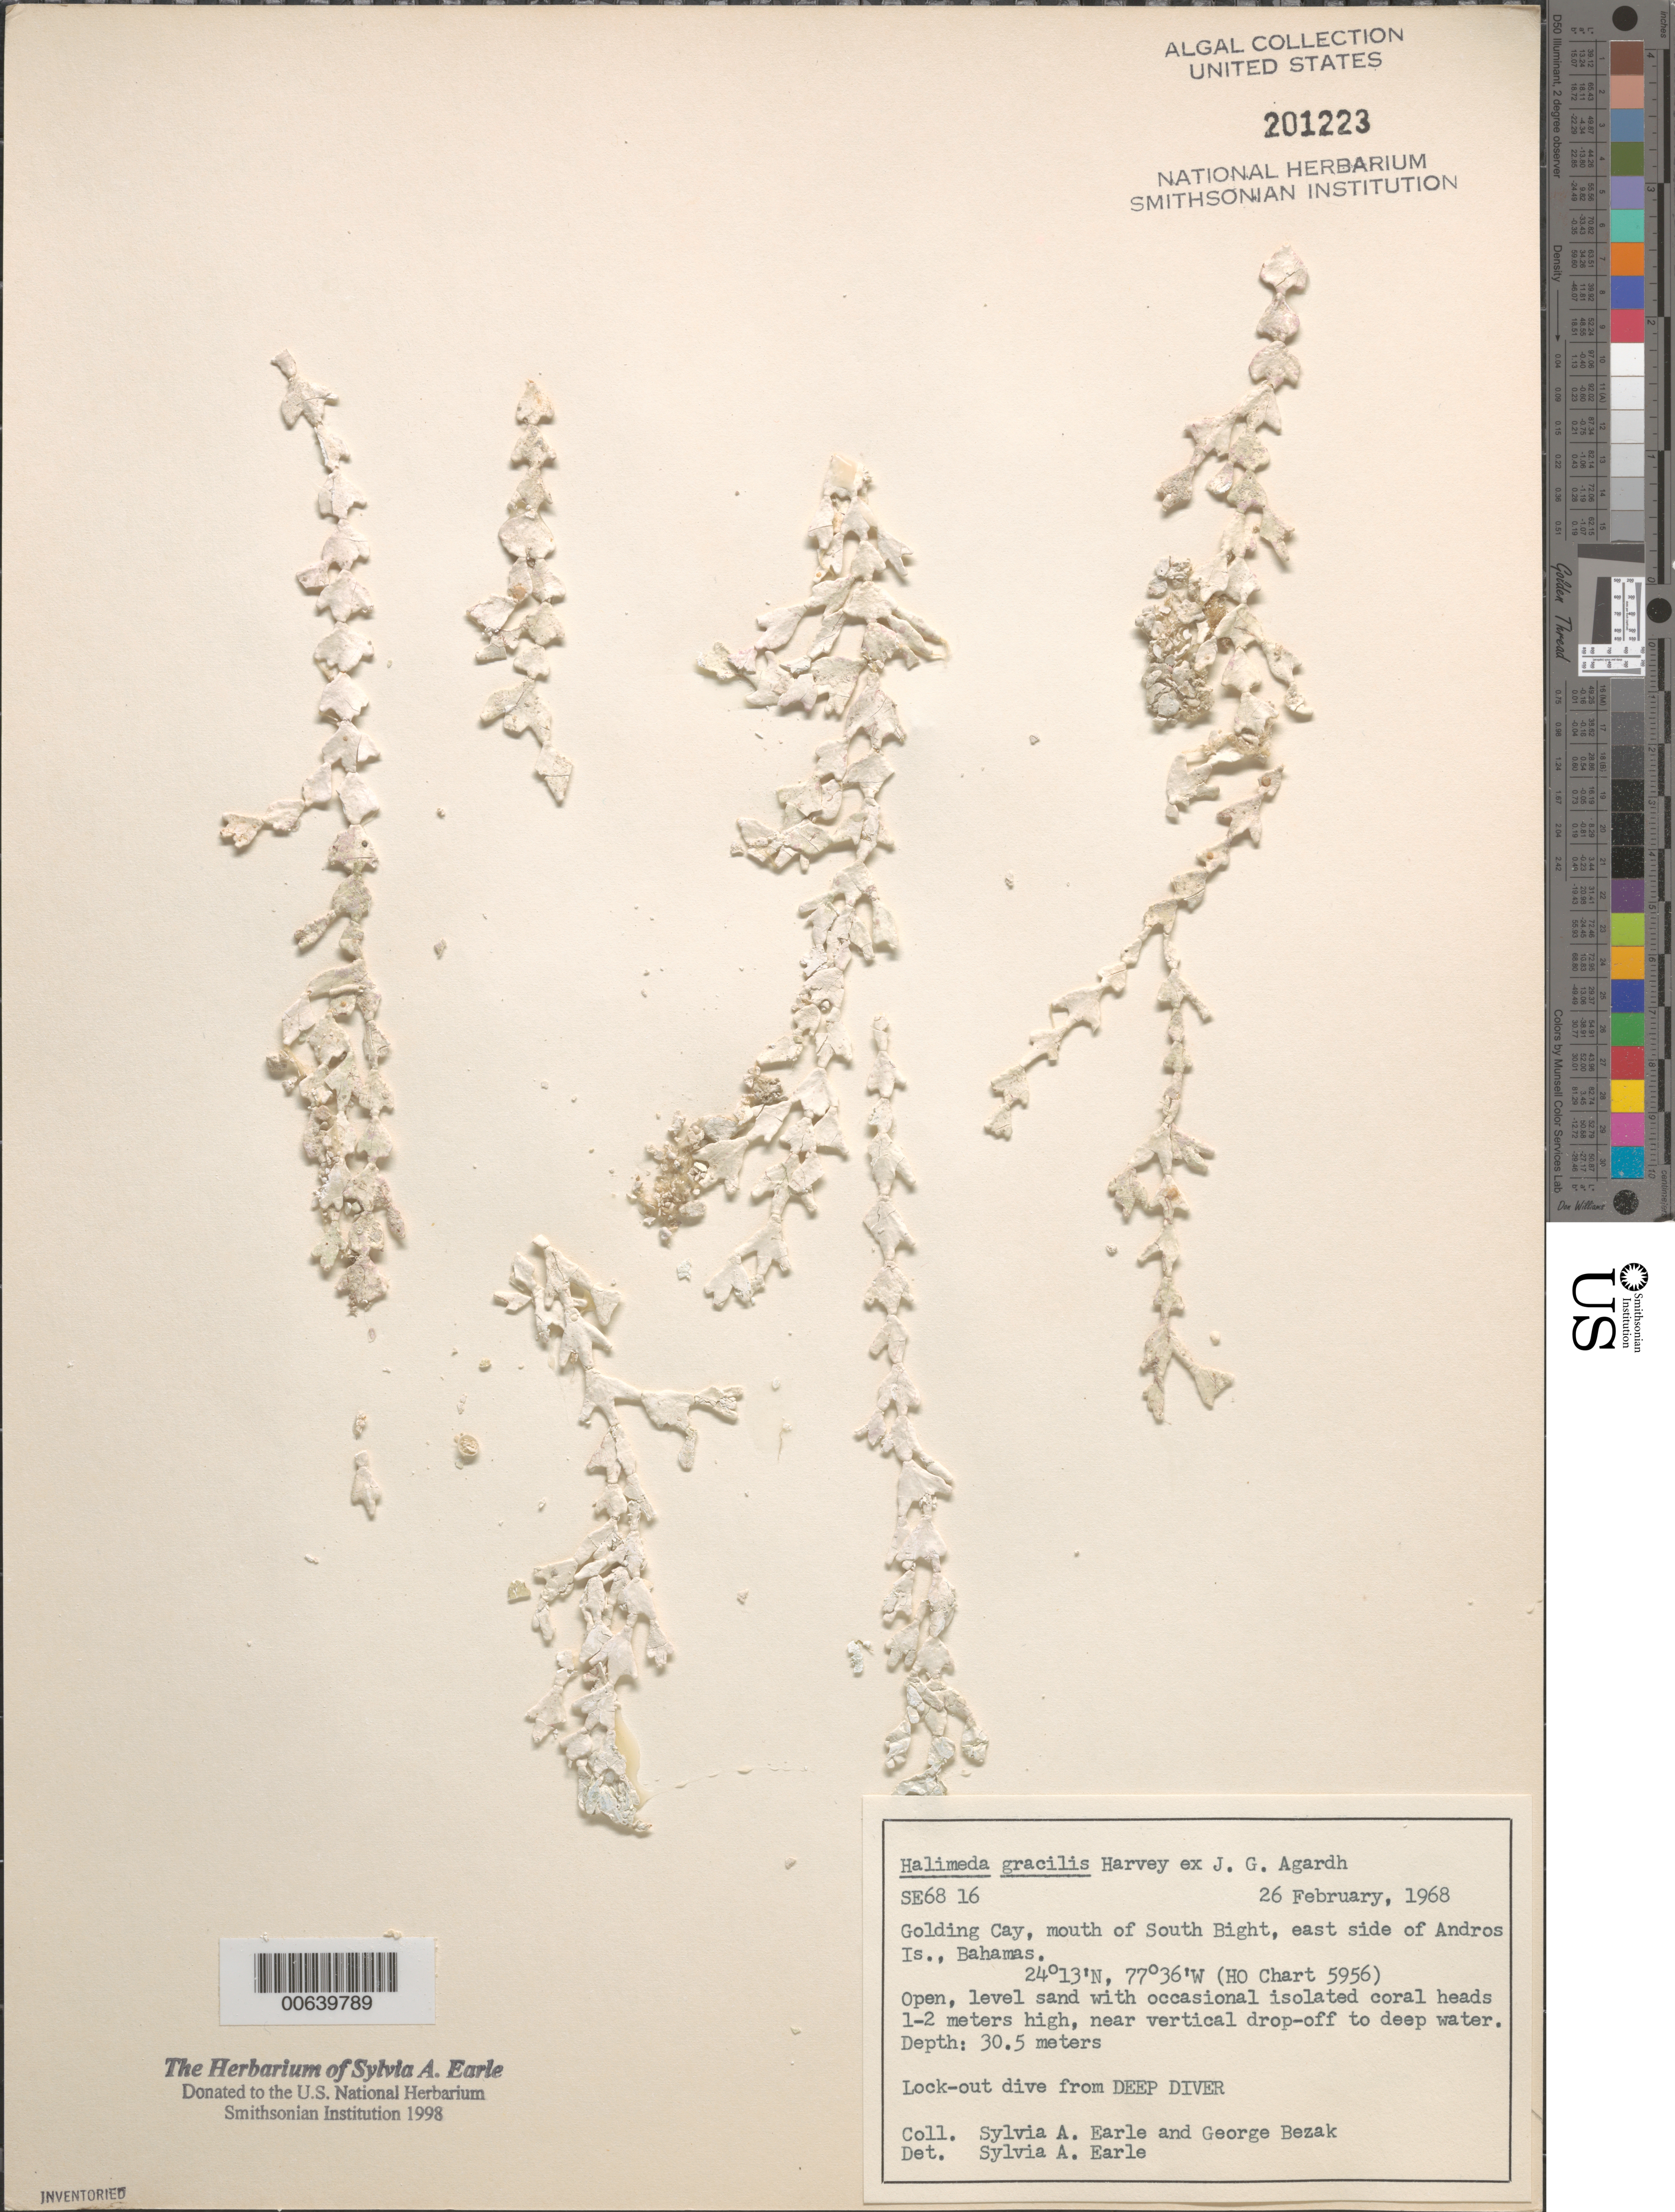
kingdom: Plantae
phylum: Chlorophyta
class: Ulvophyceae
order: Bryopsidales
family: Halimedaceae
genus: Halimeda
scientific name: Halimeda gracilis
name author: Harv. ex J. Agardh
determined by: Earle, S. A.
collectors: S. A. Earle & G. Bezak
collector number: Se 6816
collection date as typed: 26 Feb 1968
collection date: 1968-02-26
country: Bahamas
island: Golding Cay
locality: South Bight mouth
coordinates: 24 13' N, 77 36' W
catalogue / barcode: US 201223